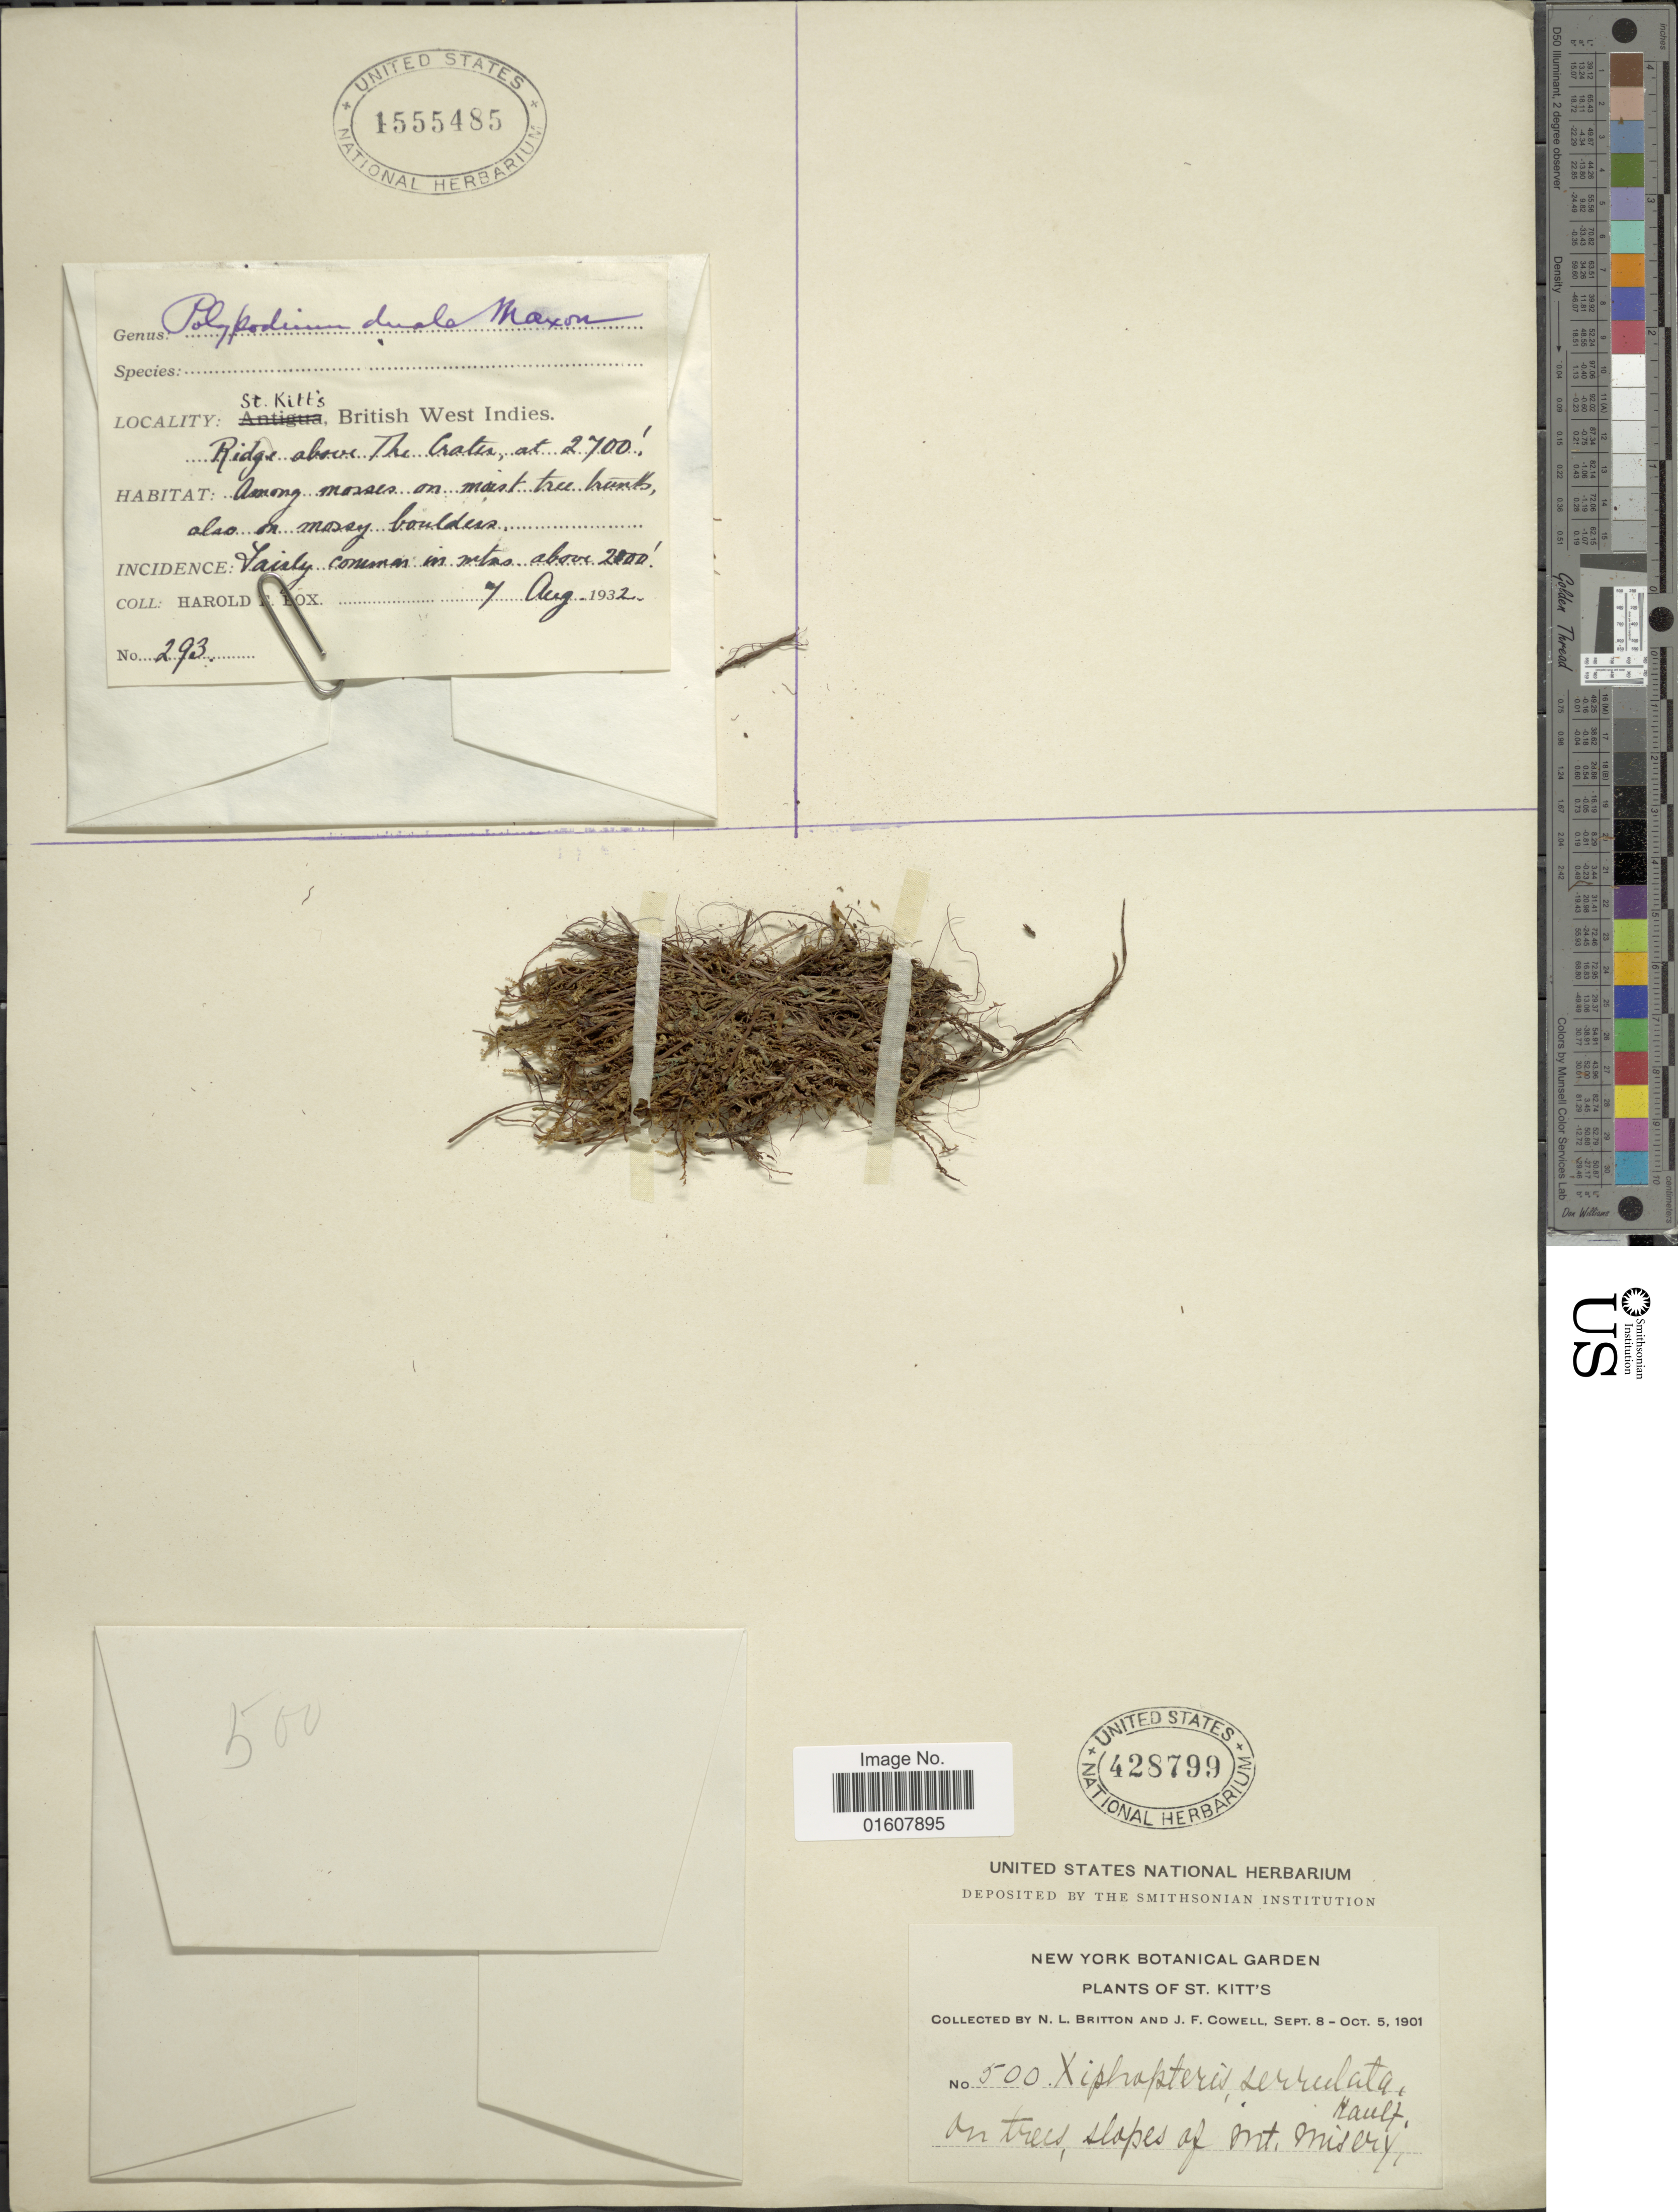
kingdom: Plantae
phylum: Tracheophyta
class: Polypodiopsida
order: Polypodiales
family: Polypodiaceae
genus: Cochlidium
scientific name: Cochlidium serrulatum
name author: (Sw.) L.E. Bishop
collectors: N. Britton & J. F. Cowell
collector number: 500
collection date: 1901-09-08/1901-10-05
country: St. Christopher-Nevis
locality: St. Kitt's. Slopes of Mt. Misery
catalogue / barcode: US 428799